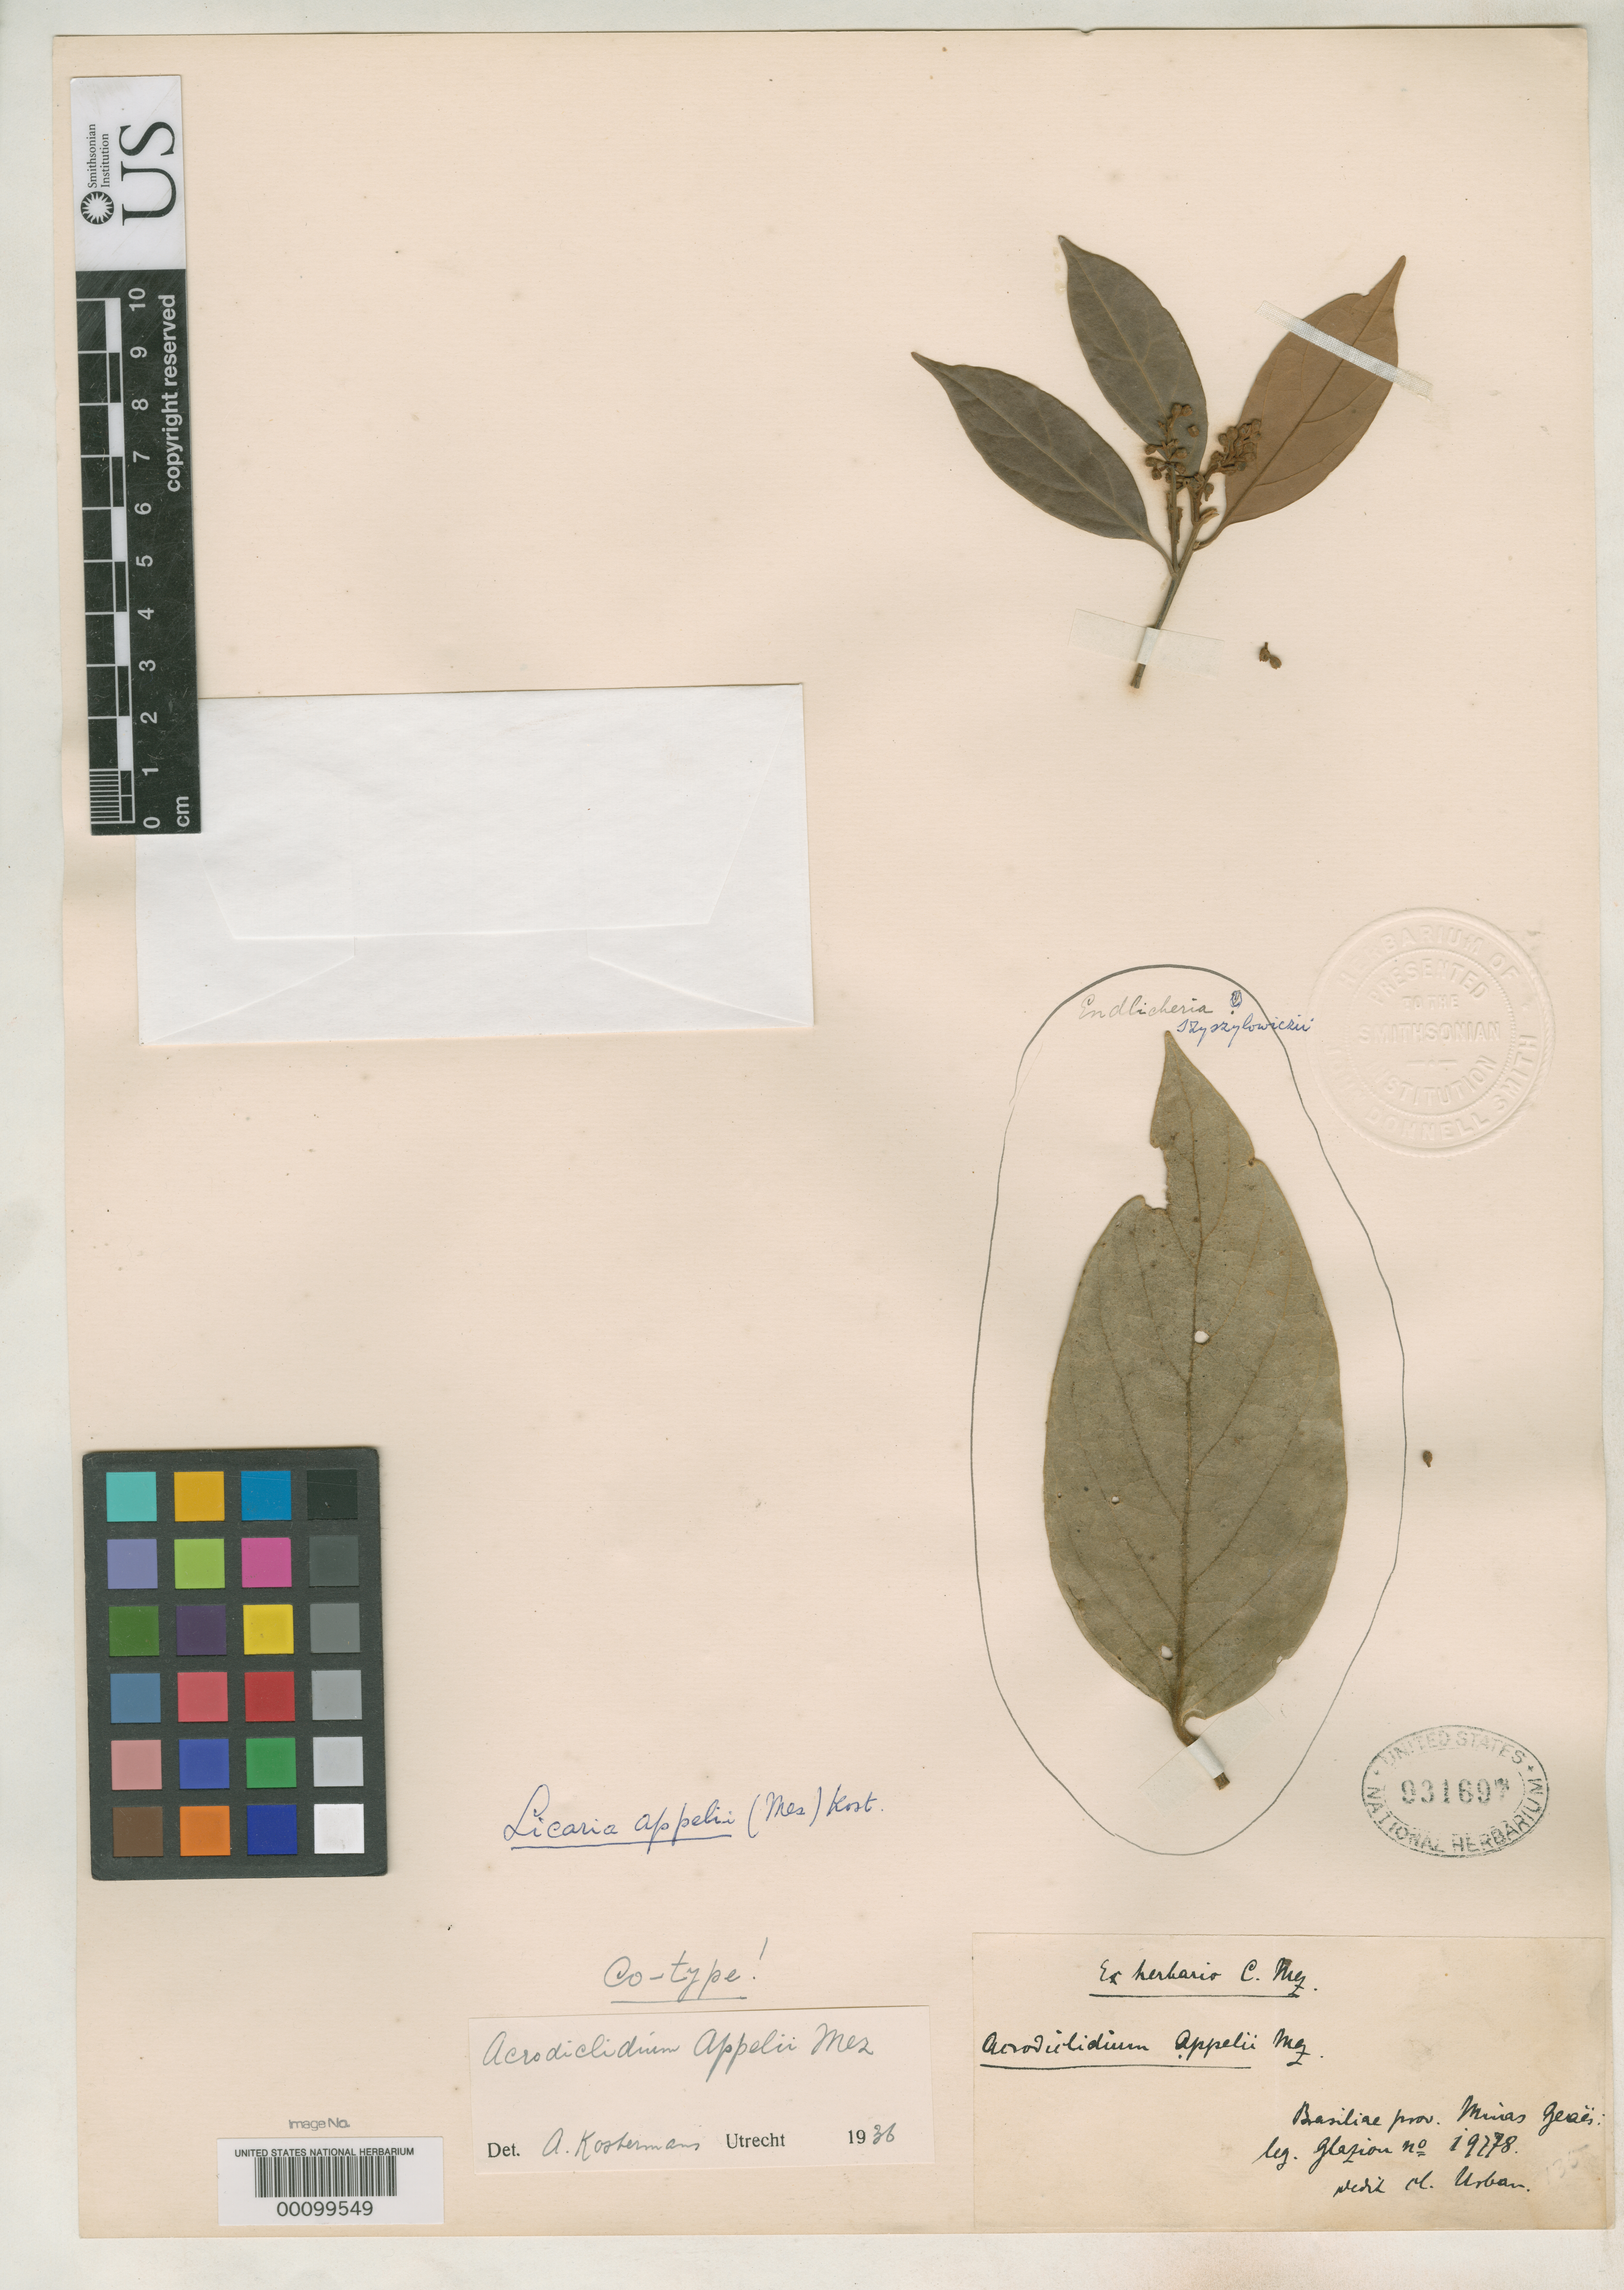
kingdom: Plantae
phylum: Tracheophyta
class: Magnoliopsida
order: Laurales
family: Lauraceae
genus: Acrodiclidium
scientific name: Acrodiclidium appelii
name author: Mez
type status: Isotype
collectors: A. F. M. Glaziou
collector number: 19778 p.p.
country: Brazil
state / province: Minas Gerais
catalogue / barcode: US 931697